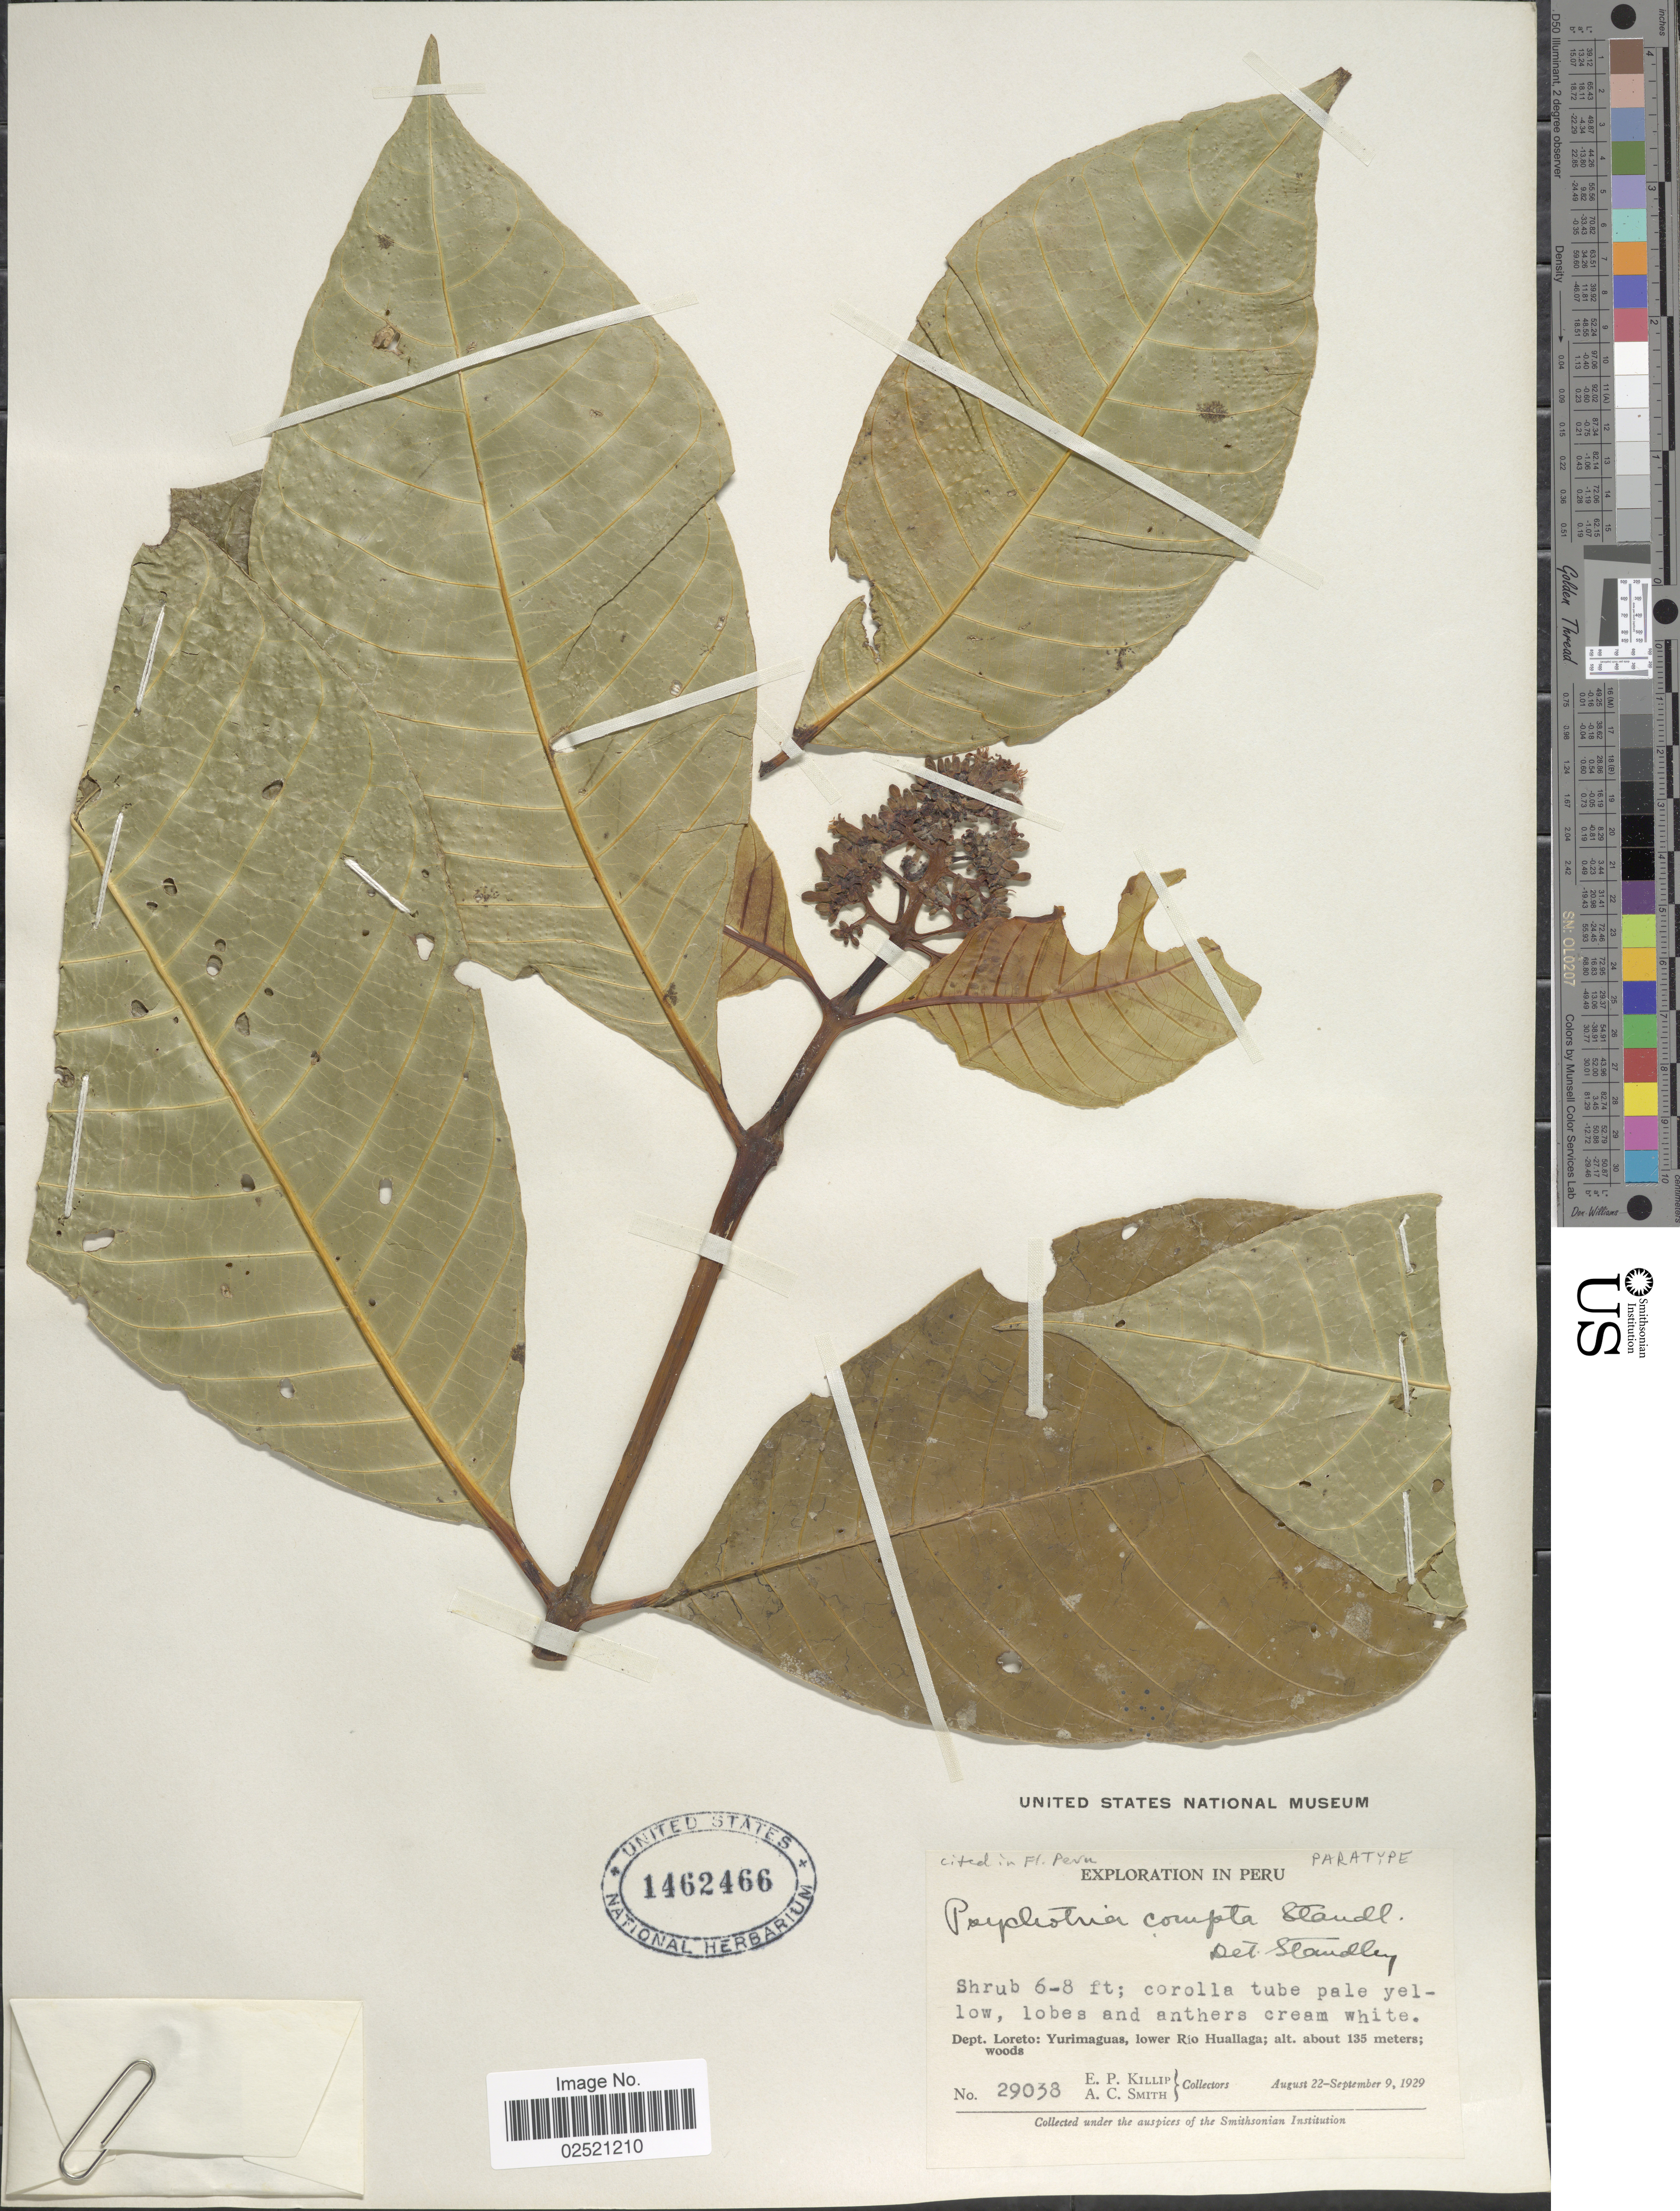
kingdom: Plantae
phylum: Tracheophyta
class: Magnoliopsida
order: Gentianales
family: Rubiaceae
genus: Psychotria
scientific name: Psychotria compta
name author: Standl.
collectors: E. P. Killip & A. C. Smith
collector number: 29038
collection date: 1929-08-22/1929-09-09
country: Peru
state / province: Loreto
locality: Yurimaguas, lower Rio Huallaga.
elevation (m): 135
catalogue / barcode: US 1462466